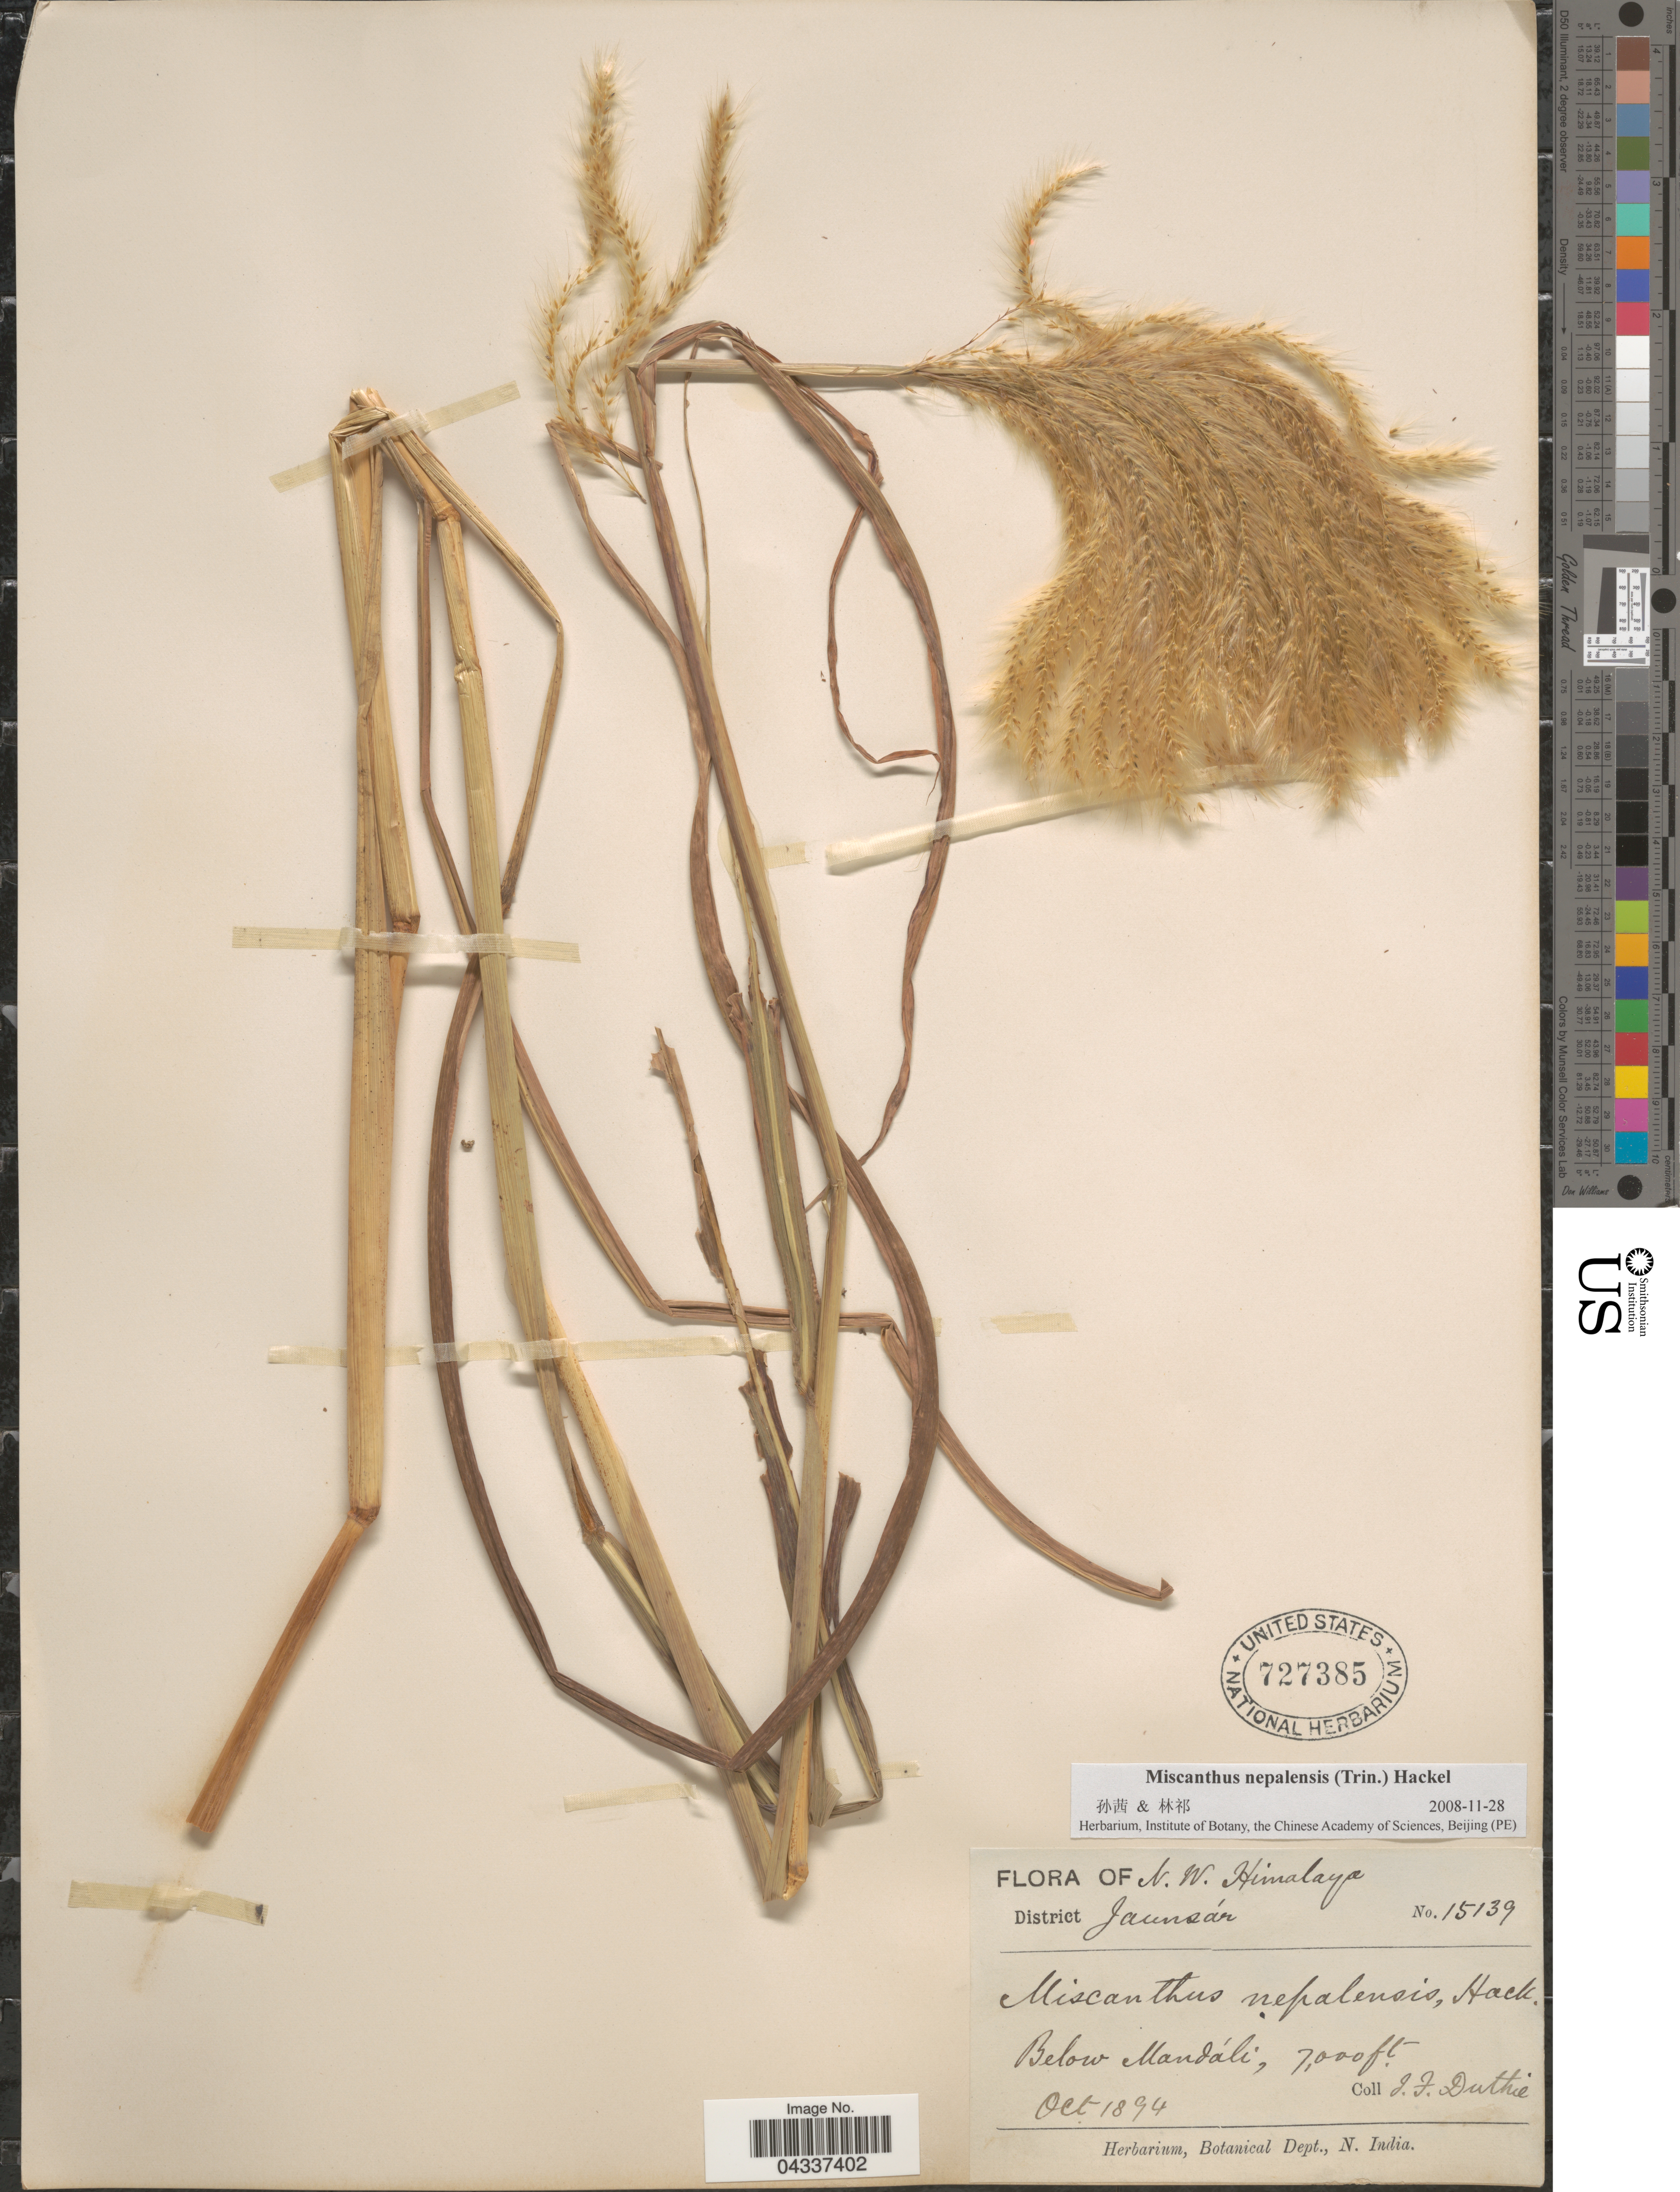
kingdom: Plantae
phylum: Tracheophyta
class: Liliopsida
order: Poales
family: Poaceae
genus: Miscanthus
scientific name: Miscanthus nepalensis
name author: (Trin.) Hack.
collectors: J. F. Duthie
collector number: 15139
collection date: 1894-10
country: India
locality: N.W. Himalaya. District Jaunsár. Below Mandáli.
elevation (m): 2134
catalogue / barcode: US 727385